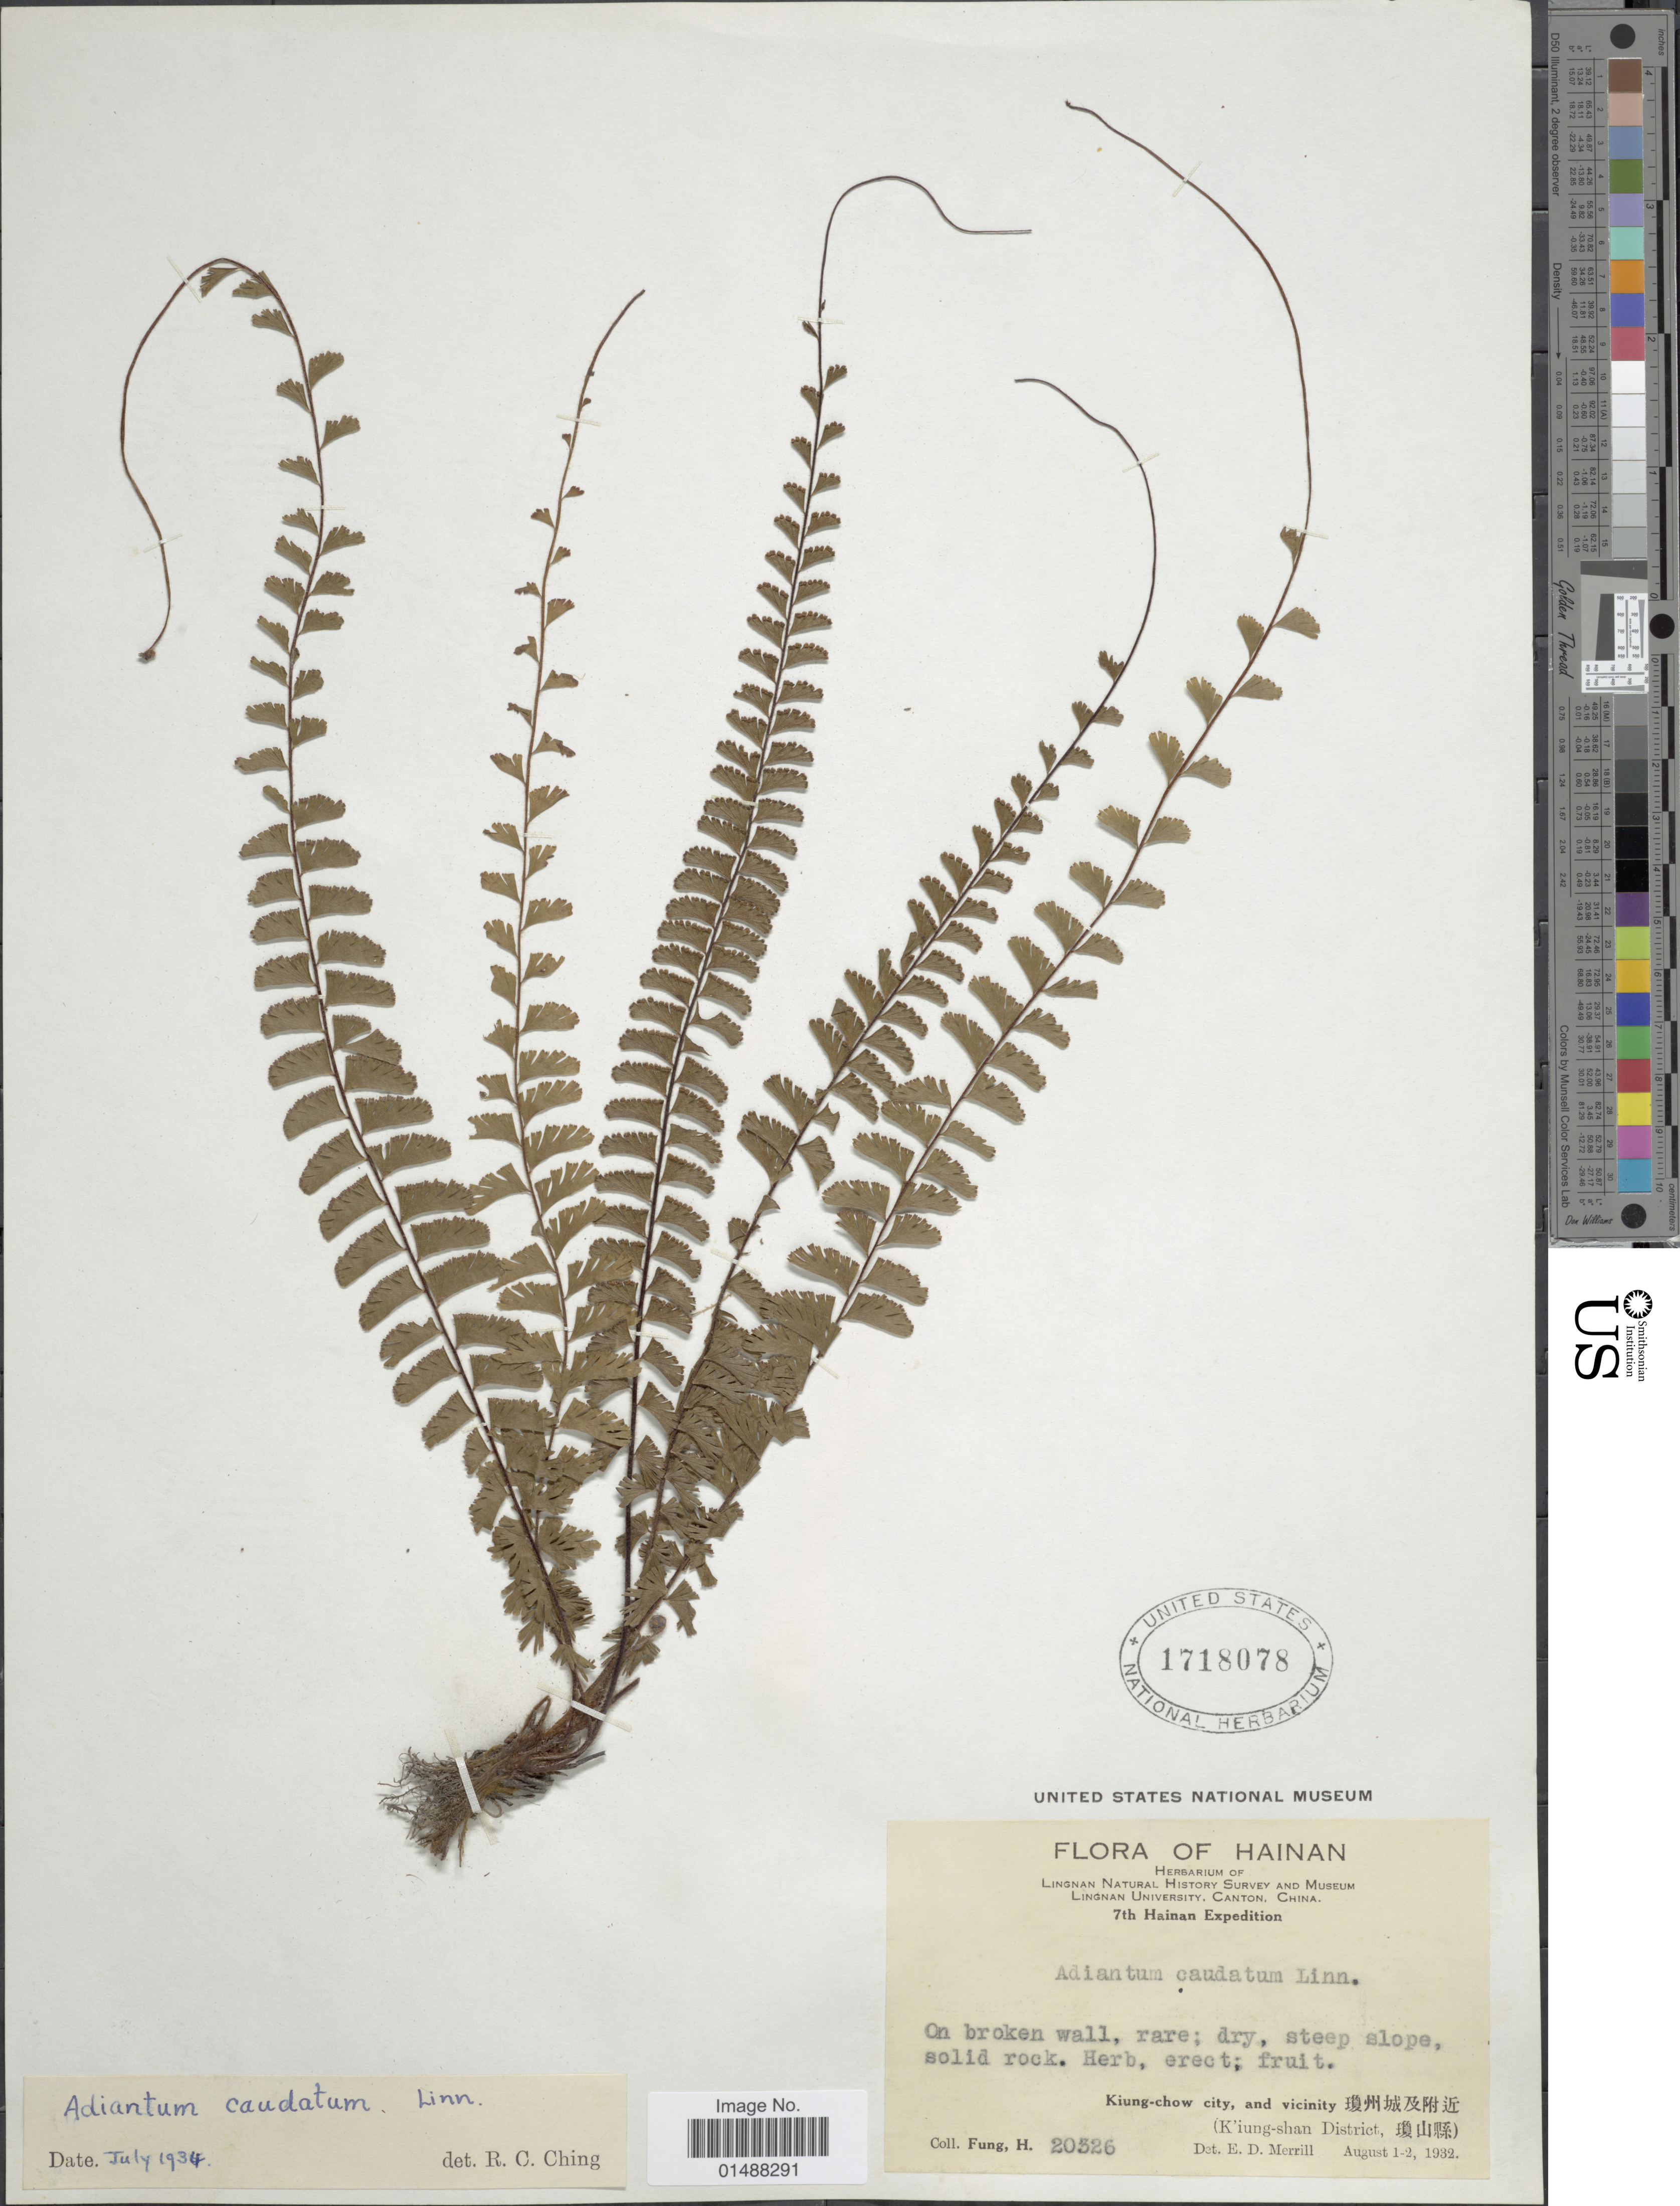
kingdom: Plantae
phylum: Tracheophyta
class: Polypodiopsida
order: Polypodiales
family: Pteridaceae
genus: Adiantum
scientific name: Adiantum caudatum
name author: L.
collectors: H. Fung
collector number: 20326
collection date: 1932-08-01/1932-08-02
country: China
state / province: Hainan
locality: Hainan, Kiung-chow city and vicinity X. (K'iung-shan District, X).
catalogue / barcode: US 1718078